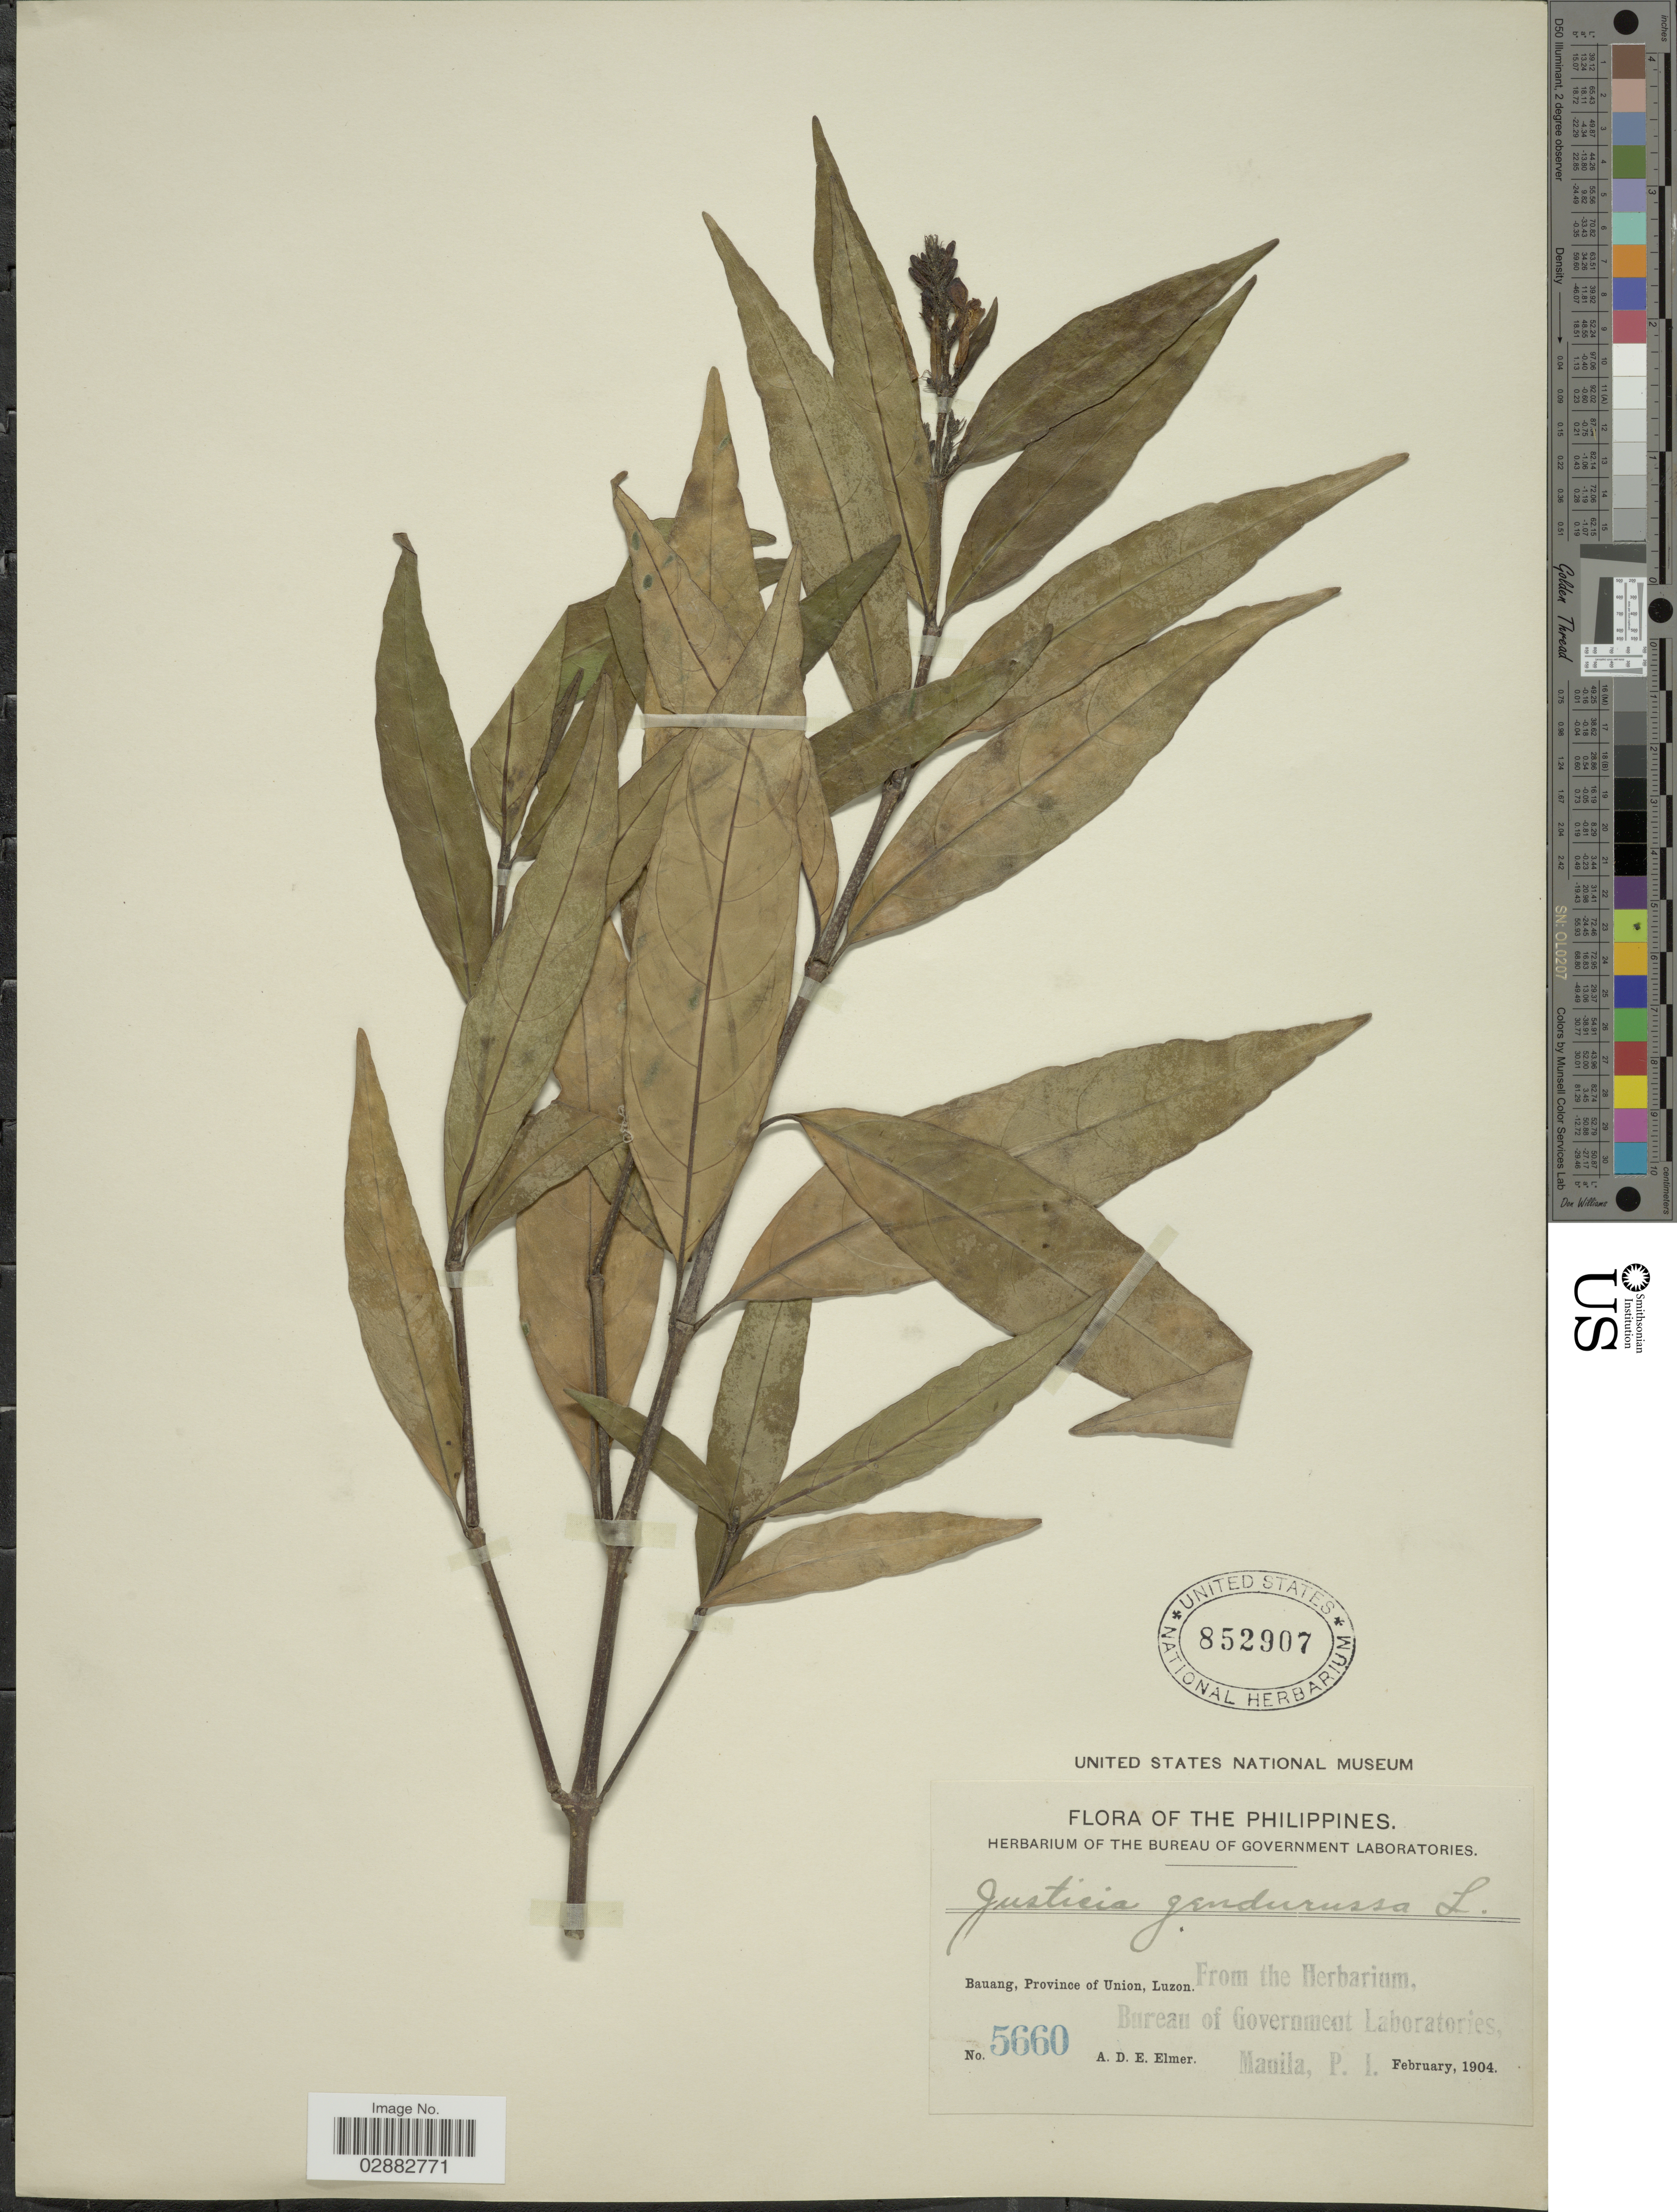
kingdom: Plantae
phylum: Tracheophyta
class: Magnoliopsida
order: Lamiales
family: Acanthaceae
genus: Justicia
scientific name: Justicia gendarussa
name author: Burm. f.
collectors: A. D. E. Elmer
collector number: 5660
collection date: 1904-02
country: Philippines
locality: Bauang, Province of Union, Luzon.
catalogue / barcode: US 852907